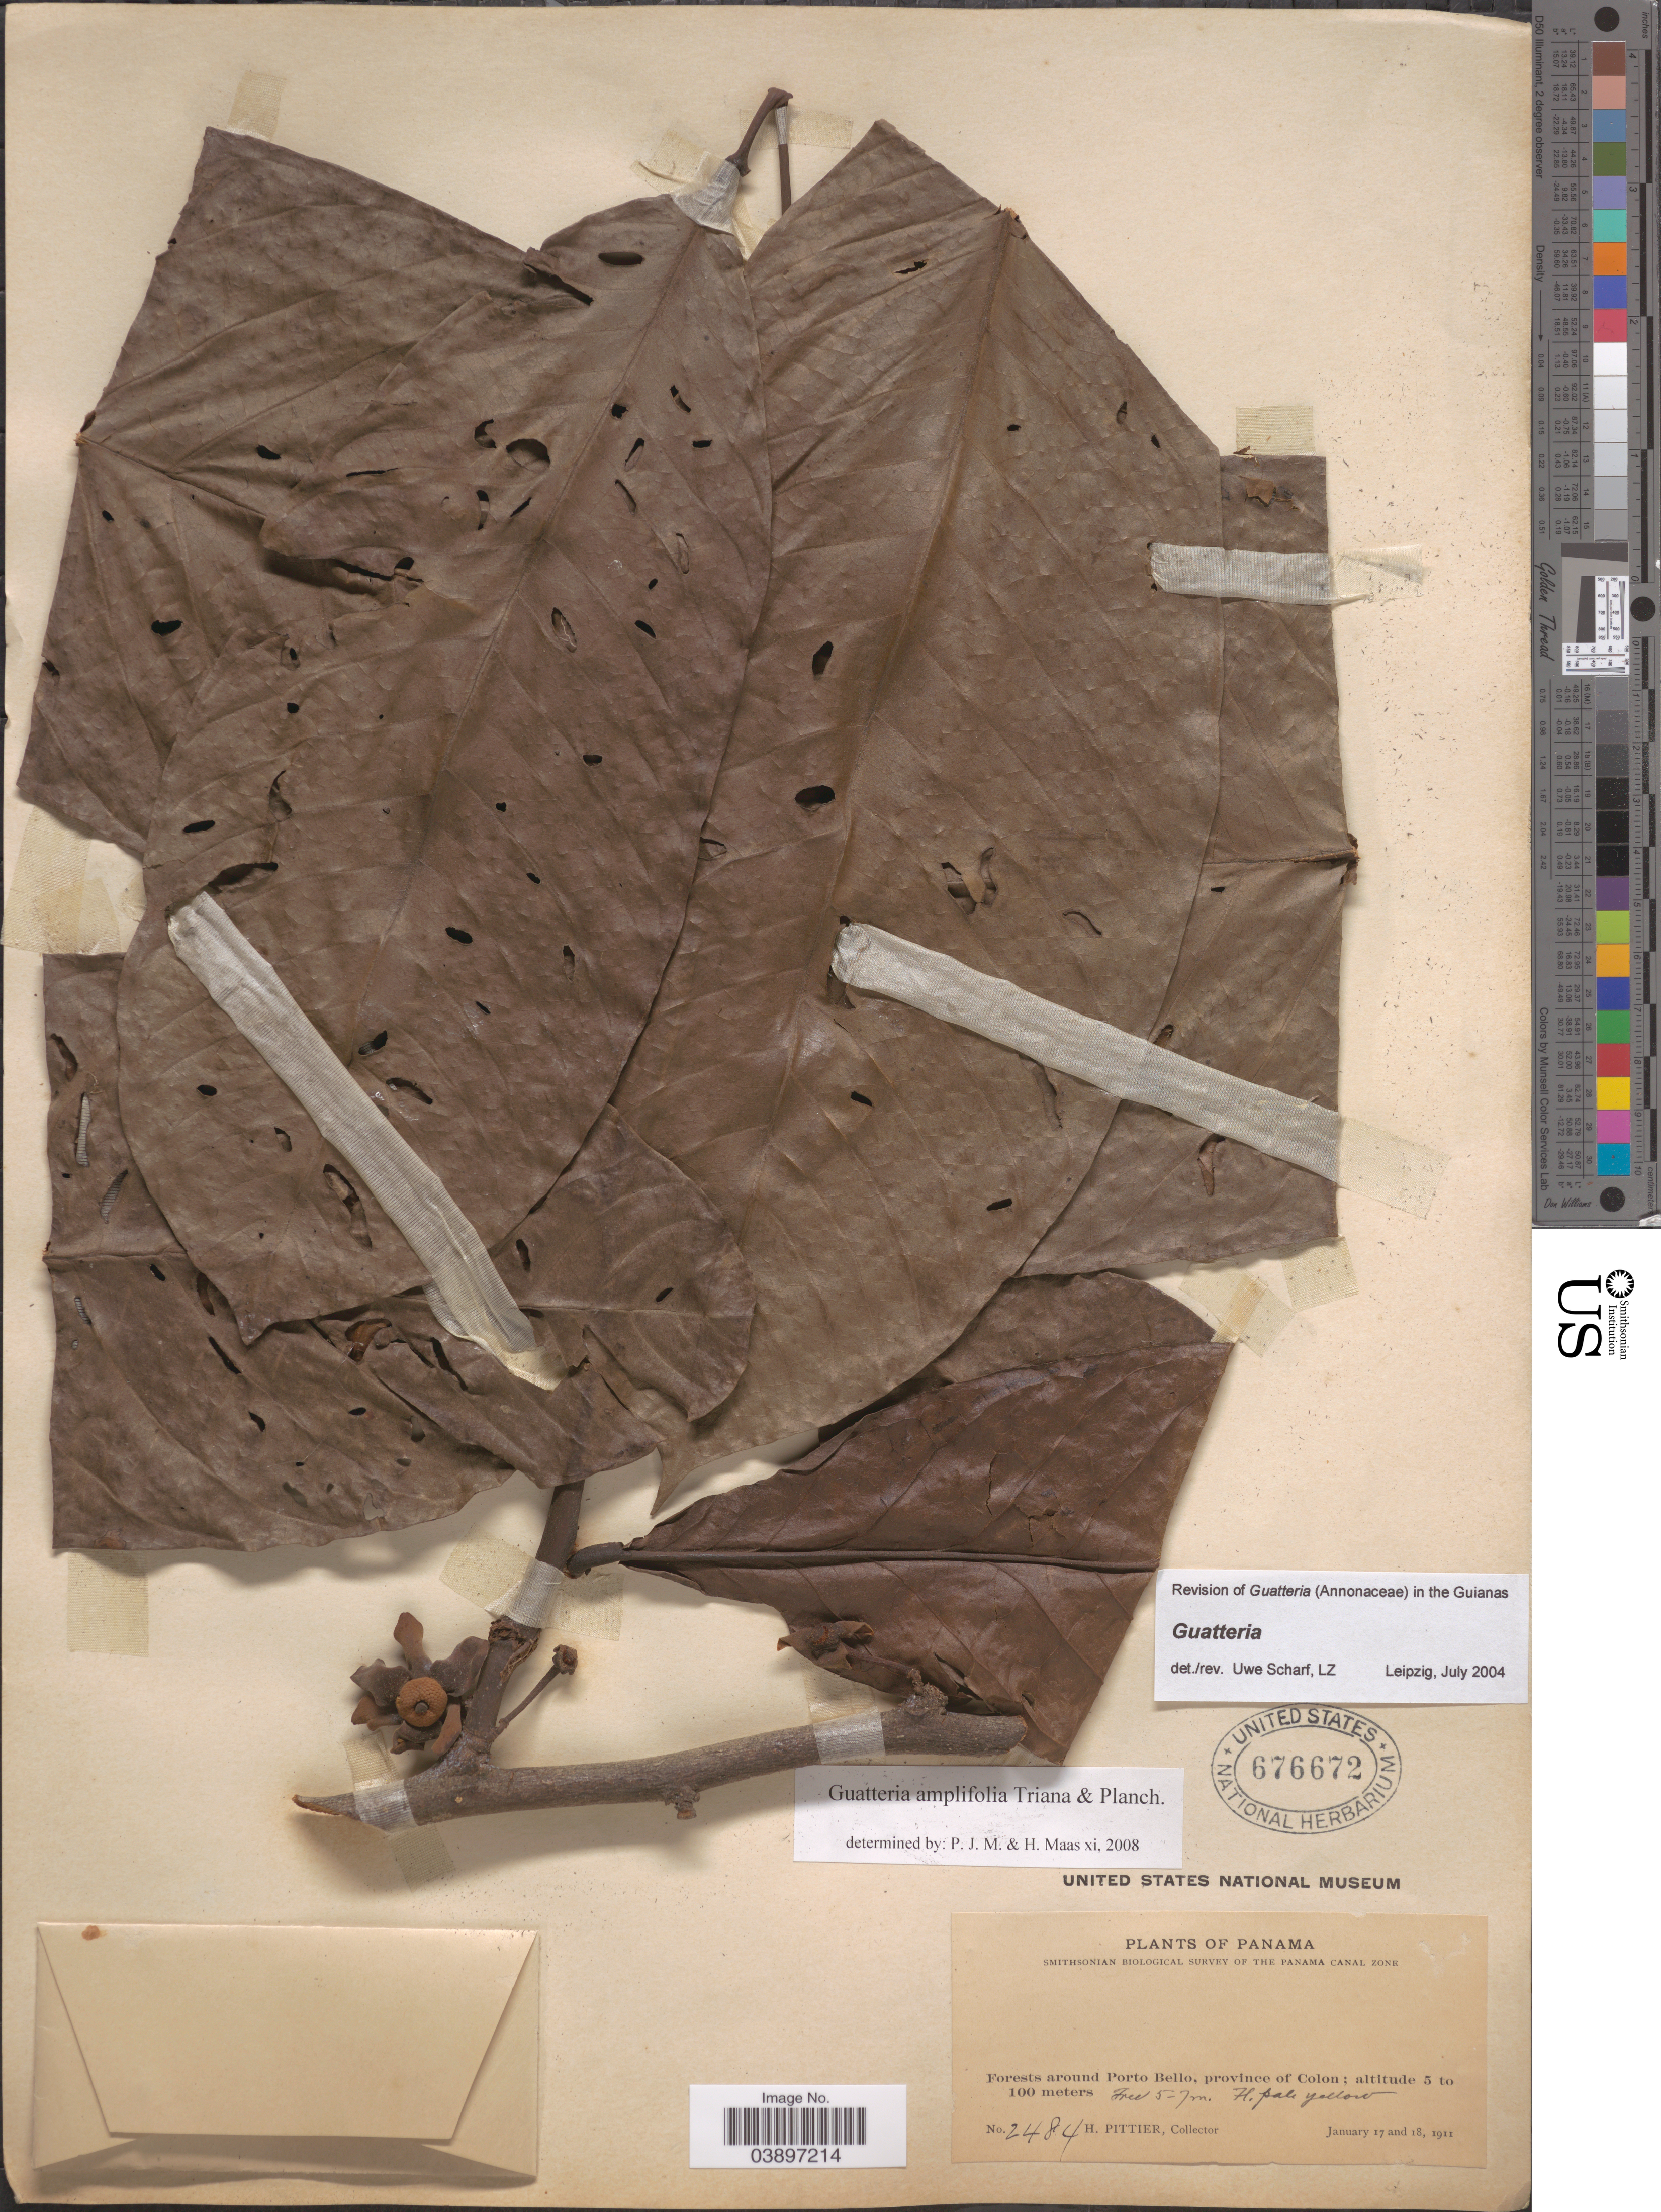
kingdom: Plantae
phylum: Tracheophyta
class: Magnoliopsida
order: Magnoliales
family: Annonaceae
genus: Guatteria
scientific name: Guatteria amplifolia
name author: Triana & Planch.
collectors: H. F. Pittier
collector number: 2484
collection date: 1911-01-17/1911-01-18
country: Panama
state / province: Colón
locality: Forests around Porto Bello.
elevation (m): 5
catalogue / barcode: US 676672